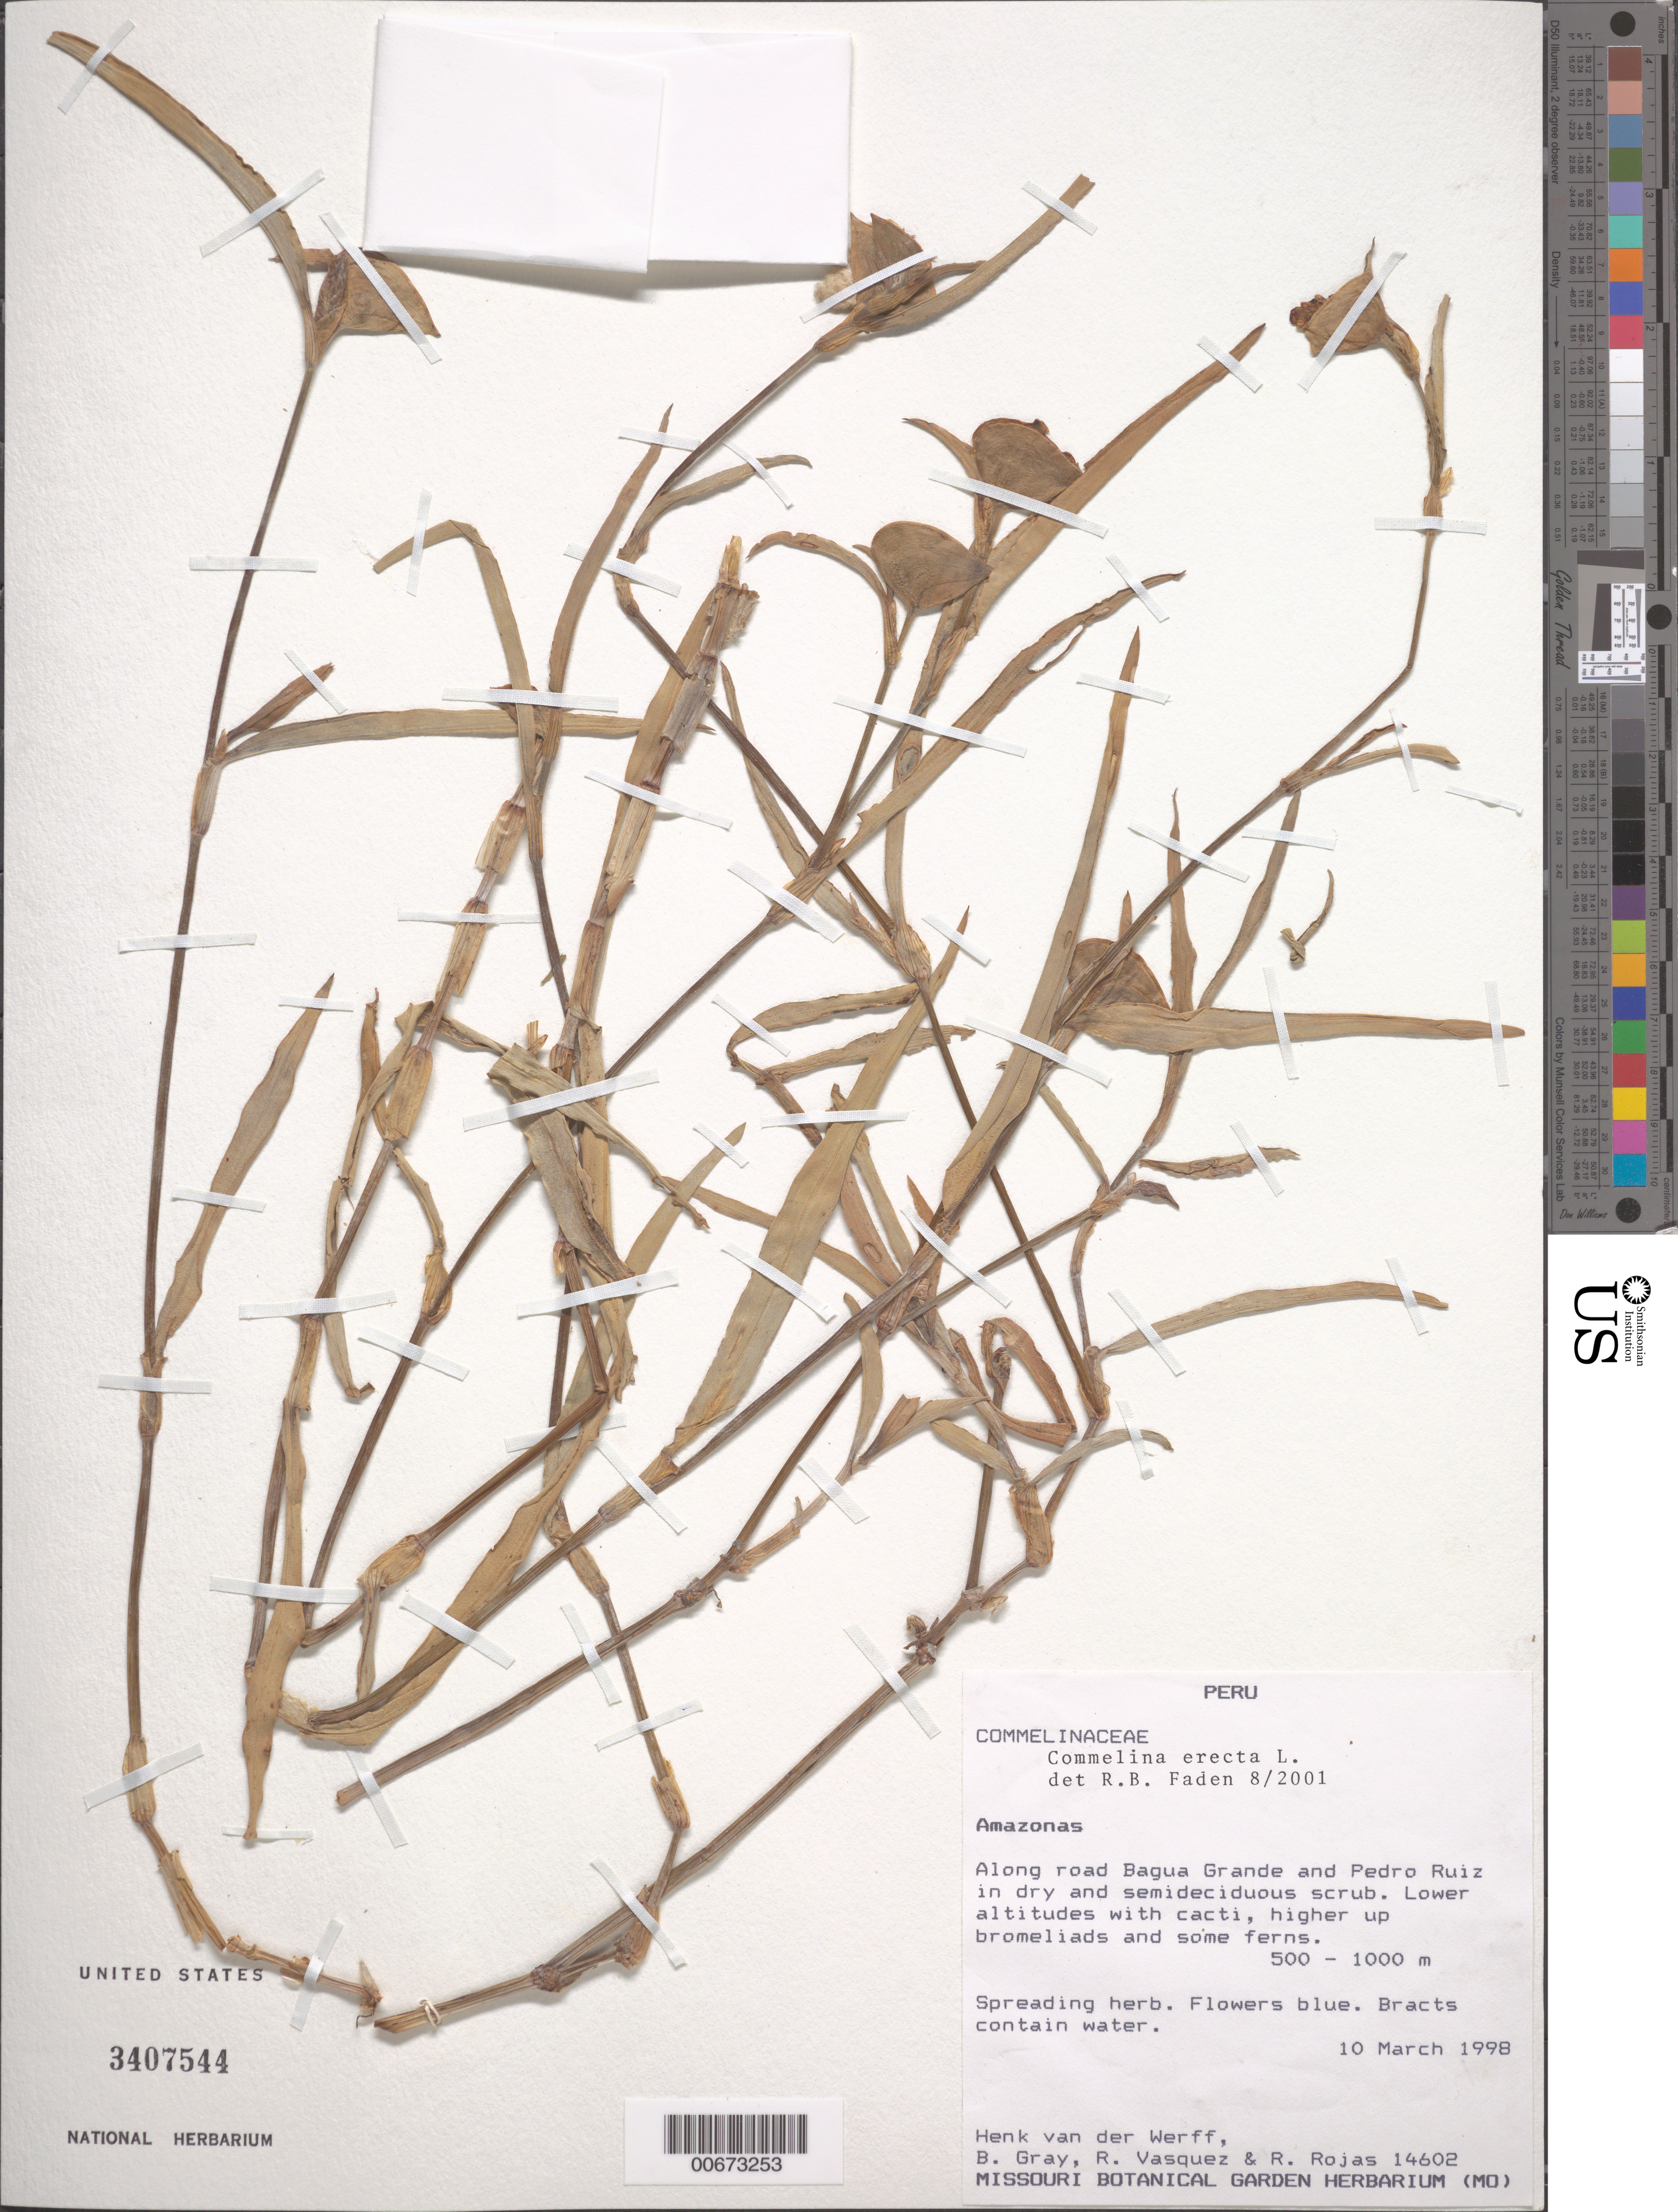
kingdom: Plantae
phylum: Tracheophyta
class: Liliopsida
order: Commelinales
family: Commelinaceae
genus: Commelina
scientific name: Commelina erecta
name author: L.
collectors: H. van der Werff, B. Gray, R. Vasquez & R. Rojas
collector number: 14602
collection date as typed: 10 Mar 1998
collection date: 1998-03-10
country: Peru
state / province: Amazonas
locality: Bagua Grande and Pedro Ruiz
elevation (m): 500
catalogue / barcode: US 3407544